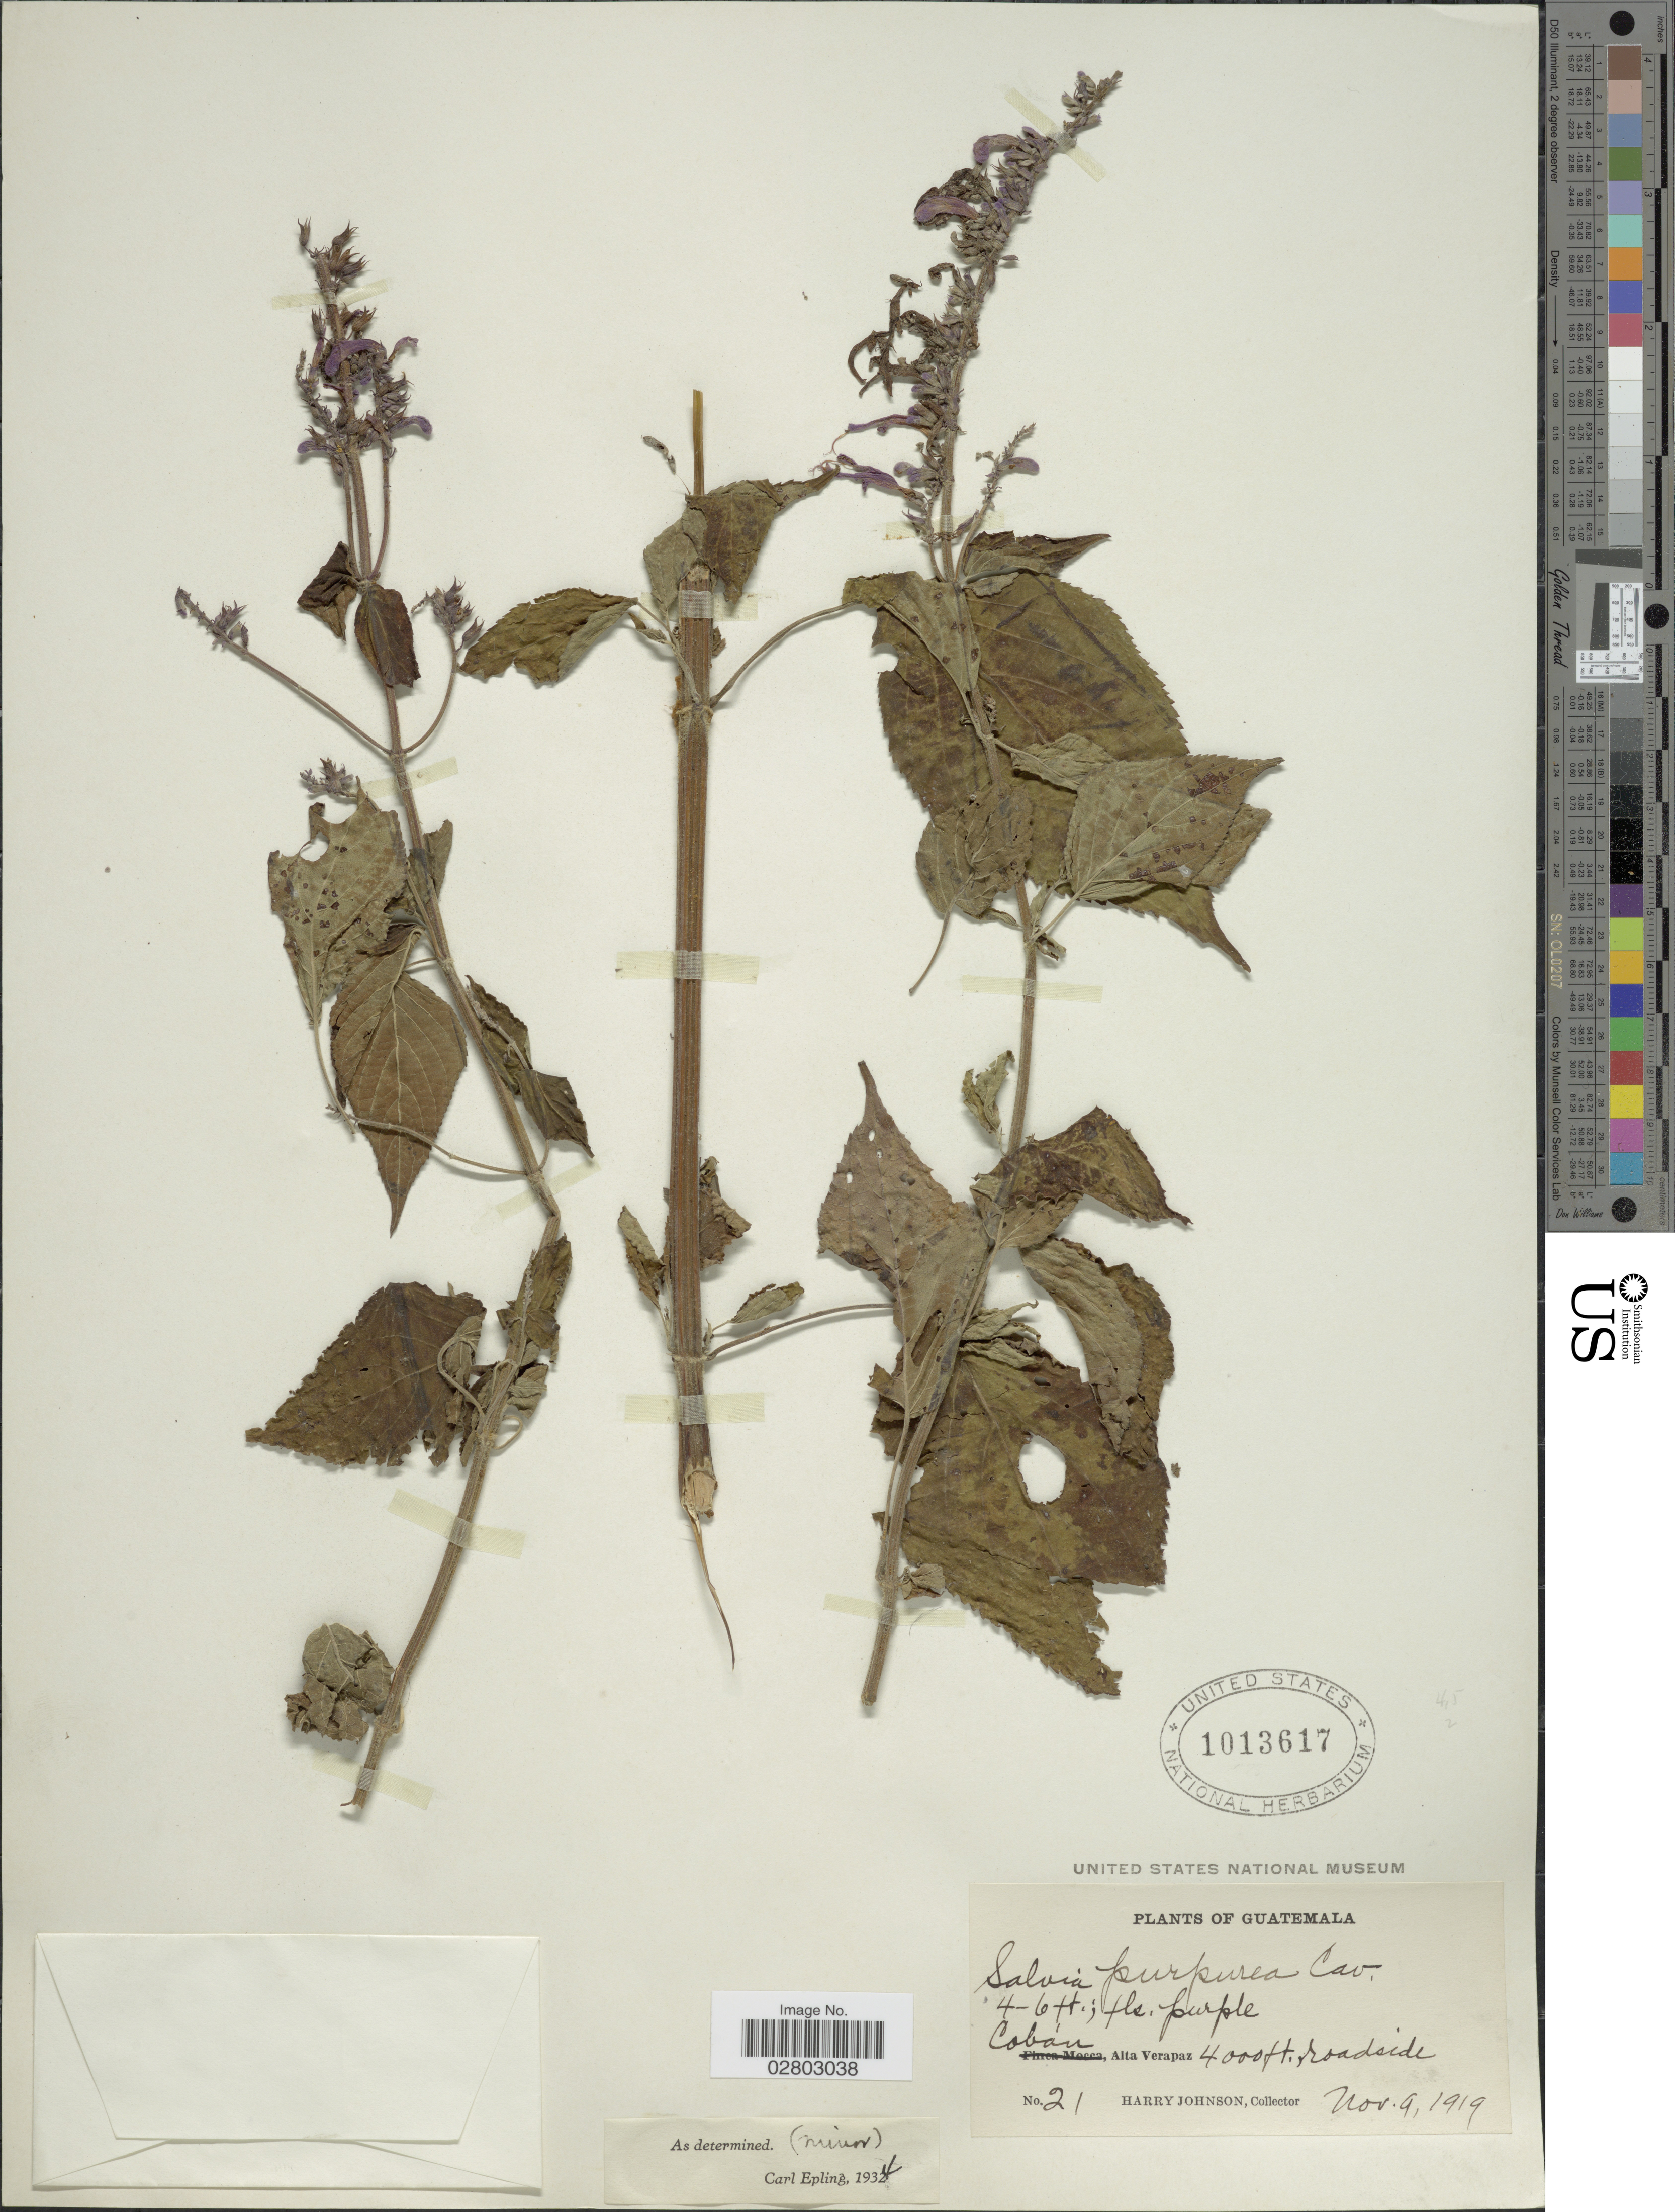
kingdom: Plantae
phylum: Tracheophyta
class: Magnoliopsida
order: Lamiales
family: Lamiaceae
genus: Salvia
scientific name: Salvia purpurea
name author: Cav.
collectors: H. Johnson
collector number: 21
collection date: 1919-11-09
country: Guatemala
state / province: Alta Verapaz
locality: Cobán, Alta Verapaz, roadside.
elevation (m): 1219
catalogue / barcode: US 1013617